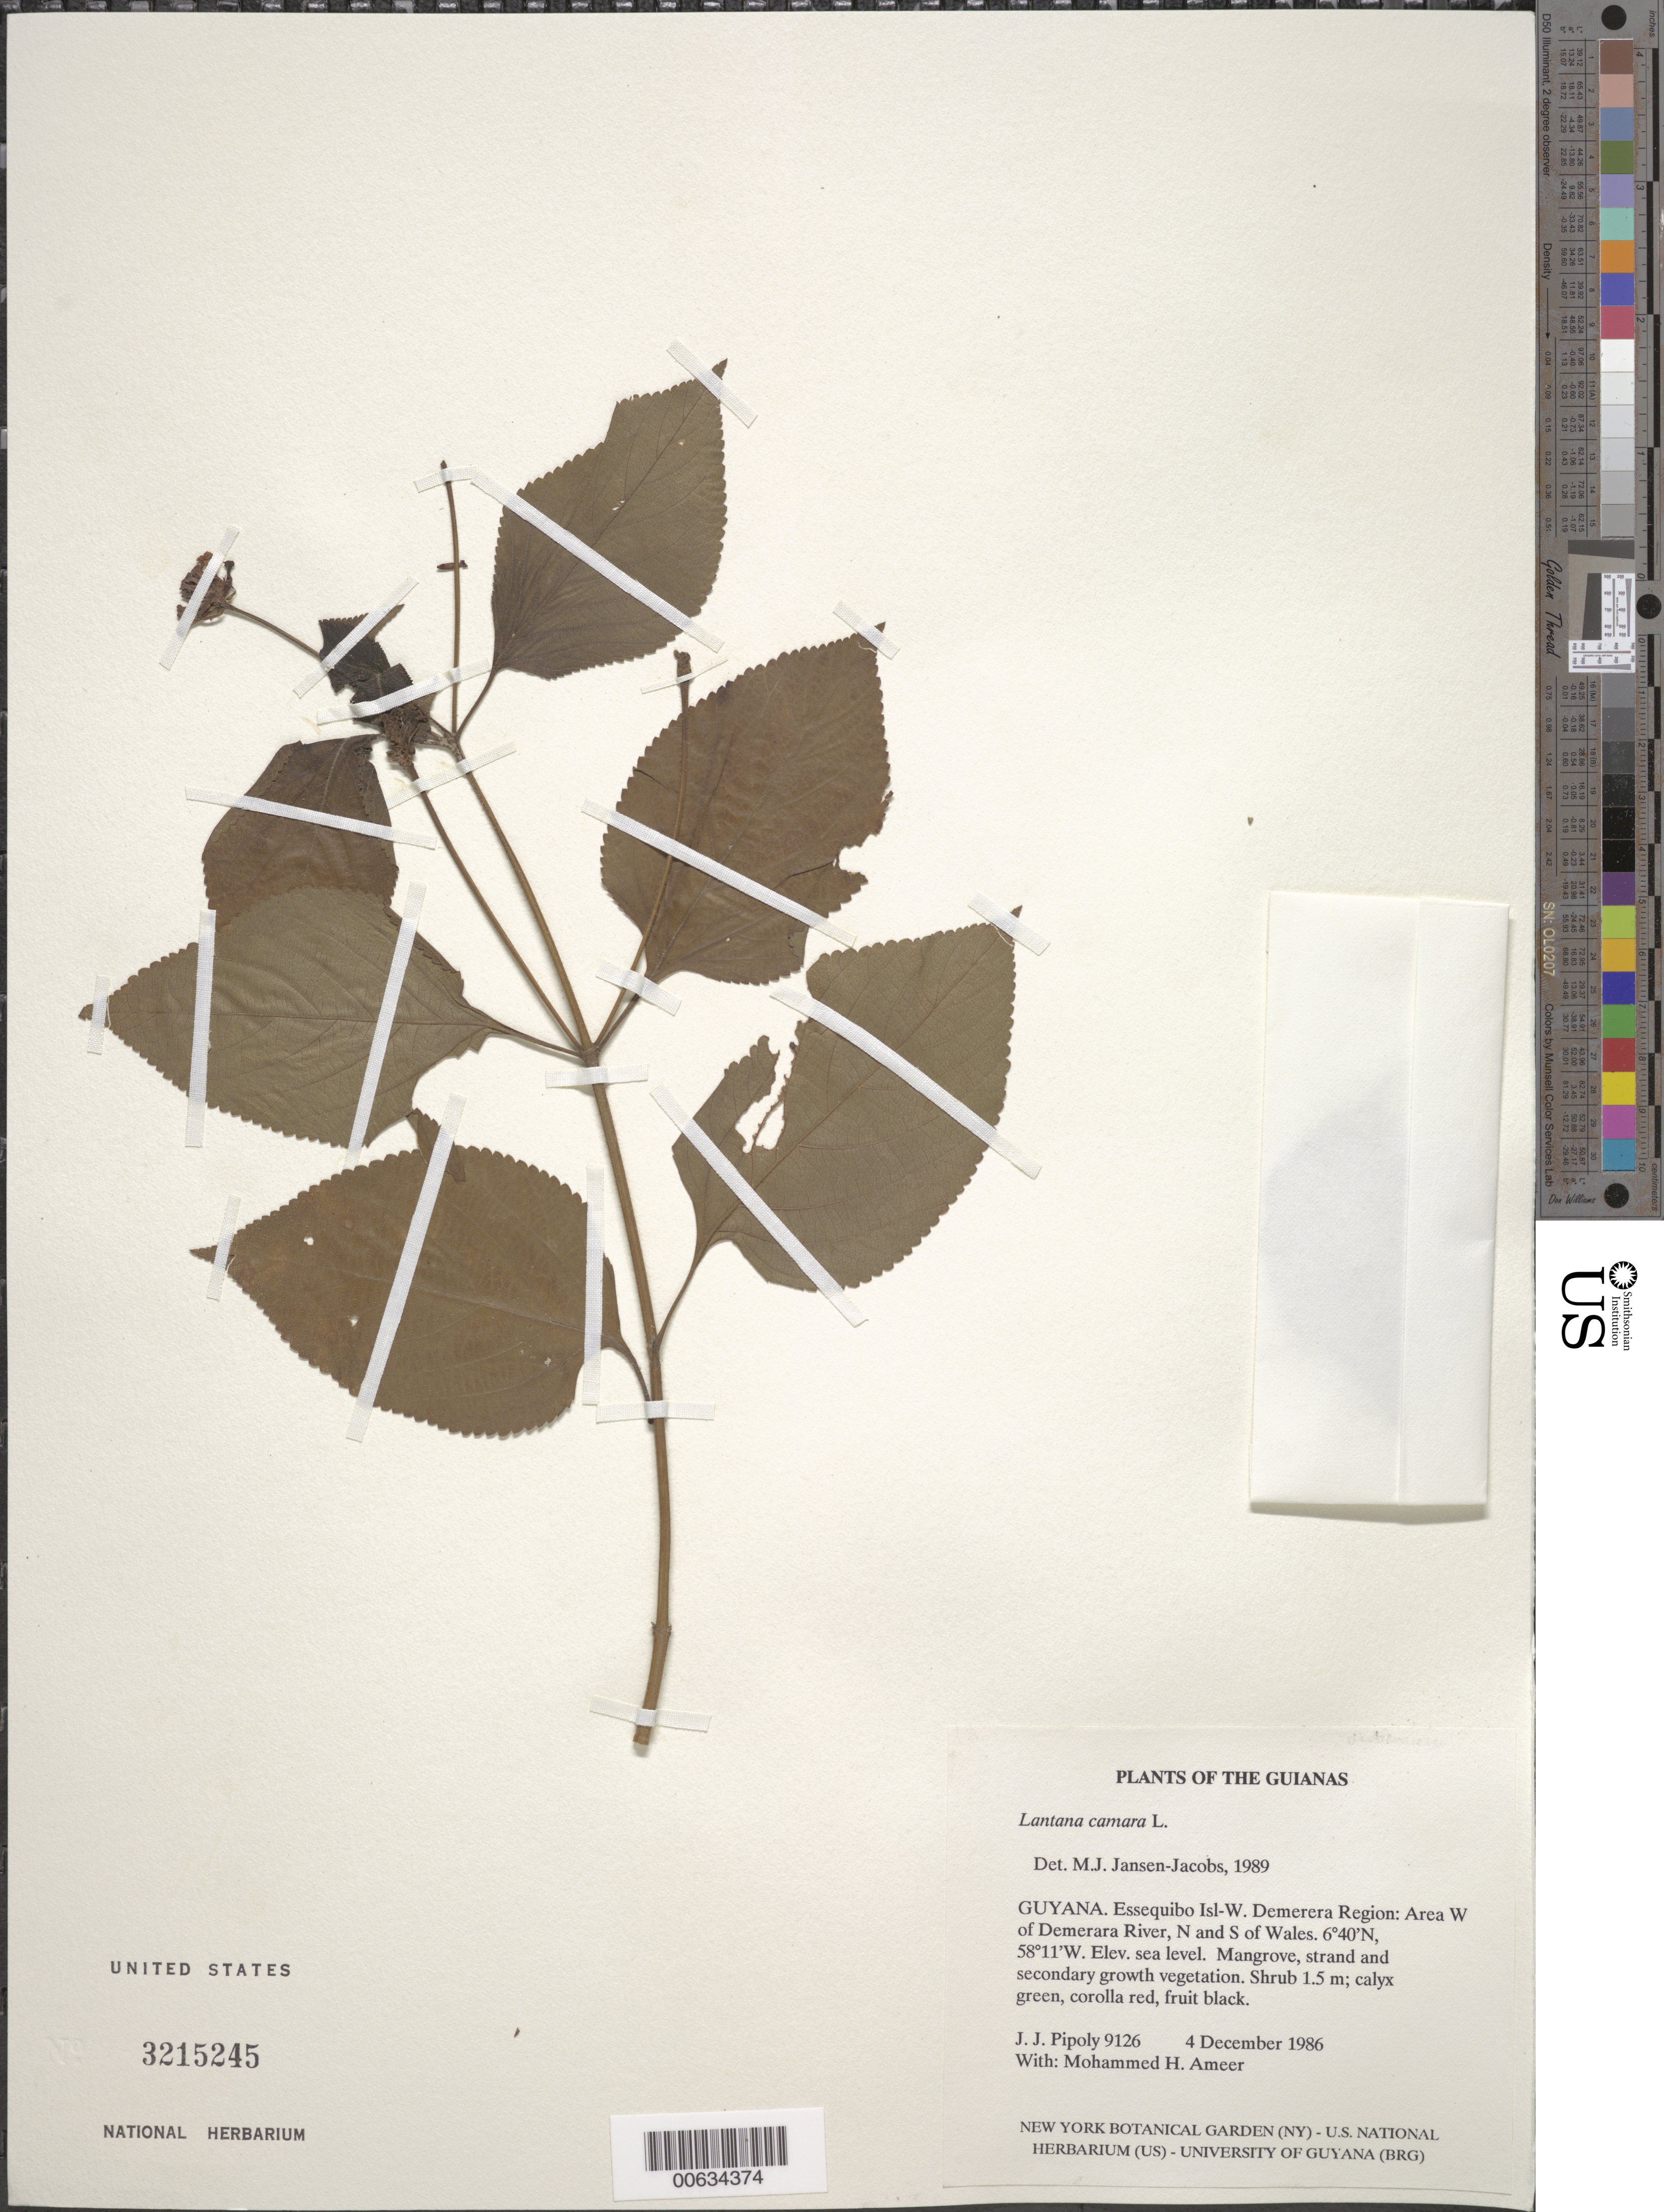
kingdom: Plantae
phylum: Tracheophyta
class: Magnoliopsida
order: Lamiales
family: Verbenaceae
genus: Lantana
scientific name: Lantana camara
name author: L.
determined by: Jansen-Jacobs, M. J., (U), Nationaal Herbarium Nederland, Utrecht University branch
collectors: J. J. Pipoly & M. Ameer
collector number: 9126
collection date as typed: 4 December 1986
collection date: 1986-12-04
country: Guyana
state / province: Essequibo Isl-W. Demerara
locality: Area W of Demerara River, N and S of Wales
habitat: Mangrove, strand and secondary growth vegetation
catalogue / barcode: US 3215245